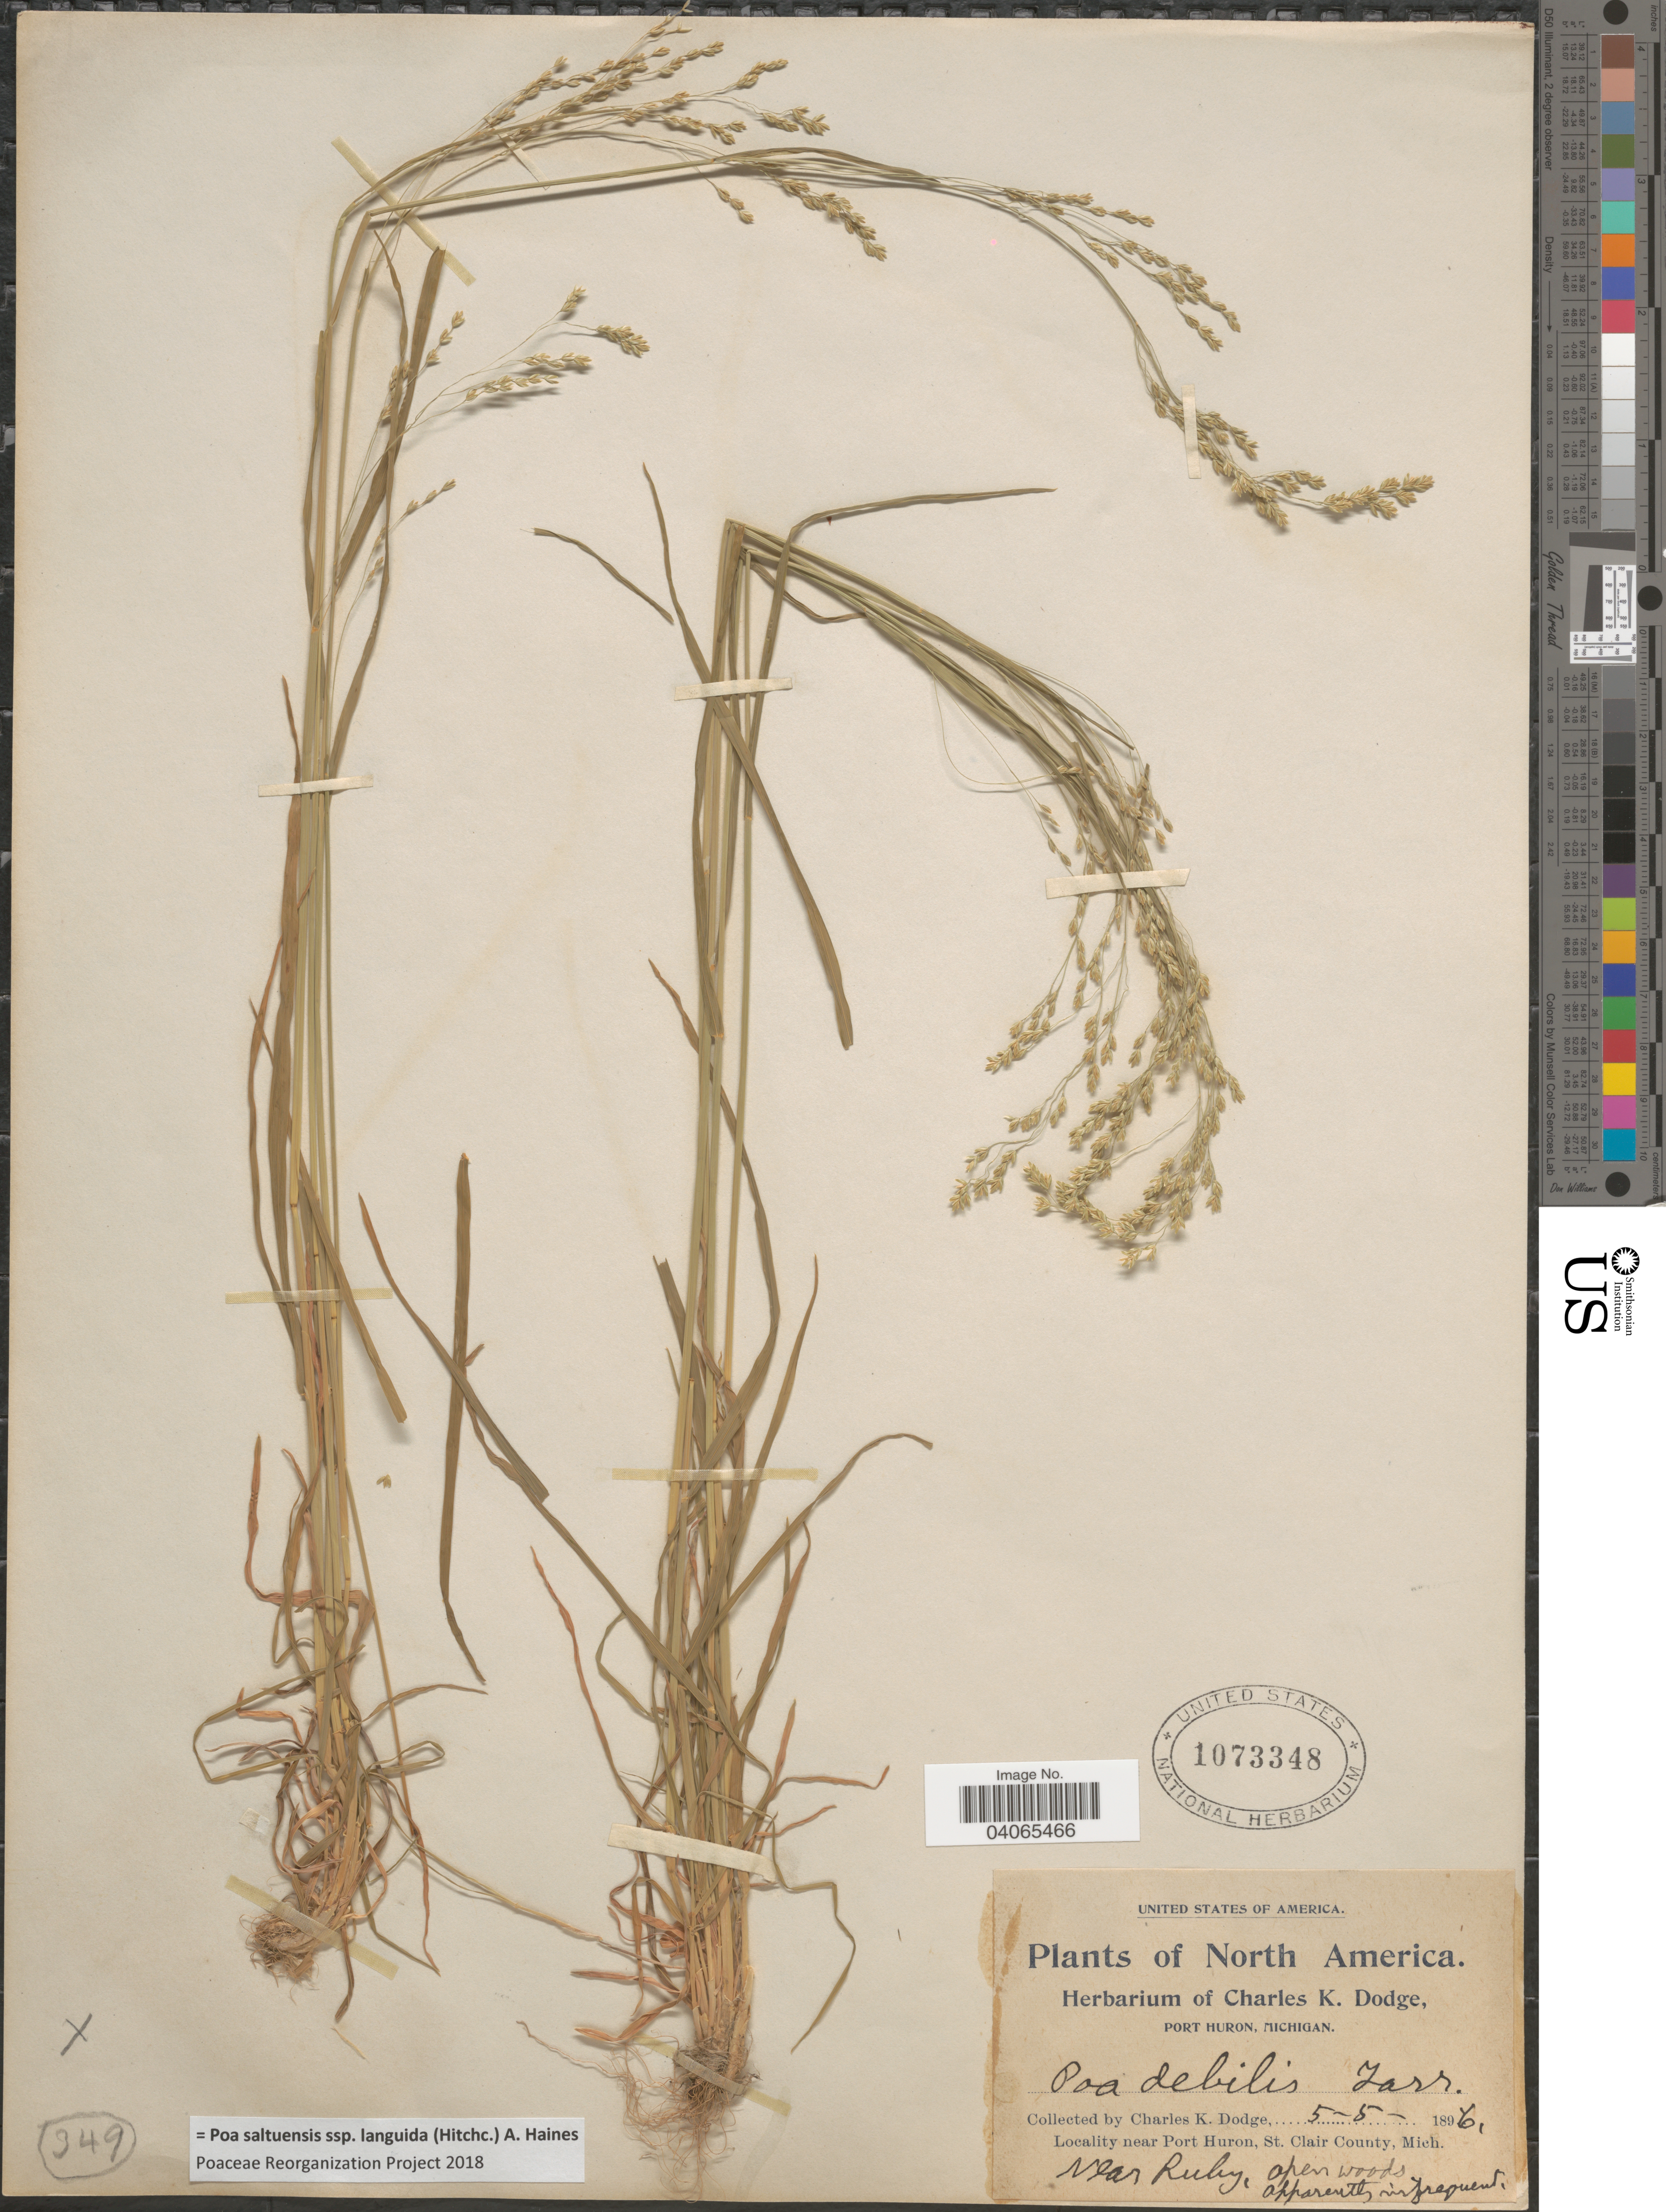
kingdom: Plantae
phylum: Tracheophyta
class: Liliopsida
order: Poales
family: Poaceae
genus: Poa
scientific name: Poa saltuensis subsp. languida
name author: (Hitchc.) A. Haines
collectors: C. K. Dodge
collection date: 1896-05-08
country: United States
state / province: Michigan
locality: Near Port Huron, St. Clair County. Near Ruby, open woods.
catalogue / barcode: US 1073348